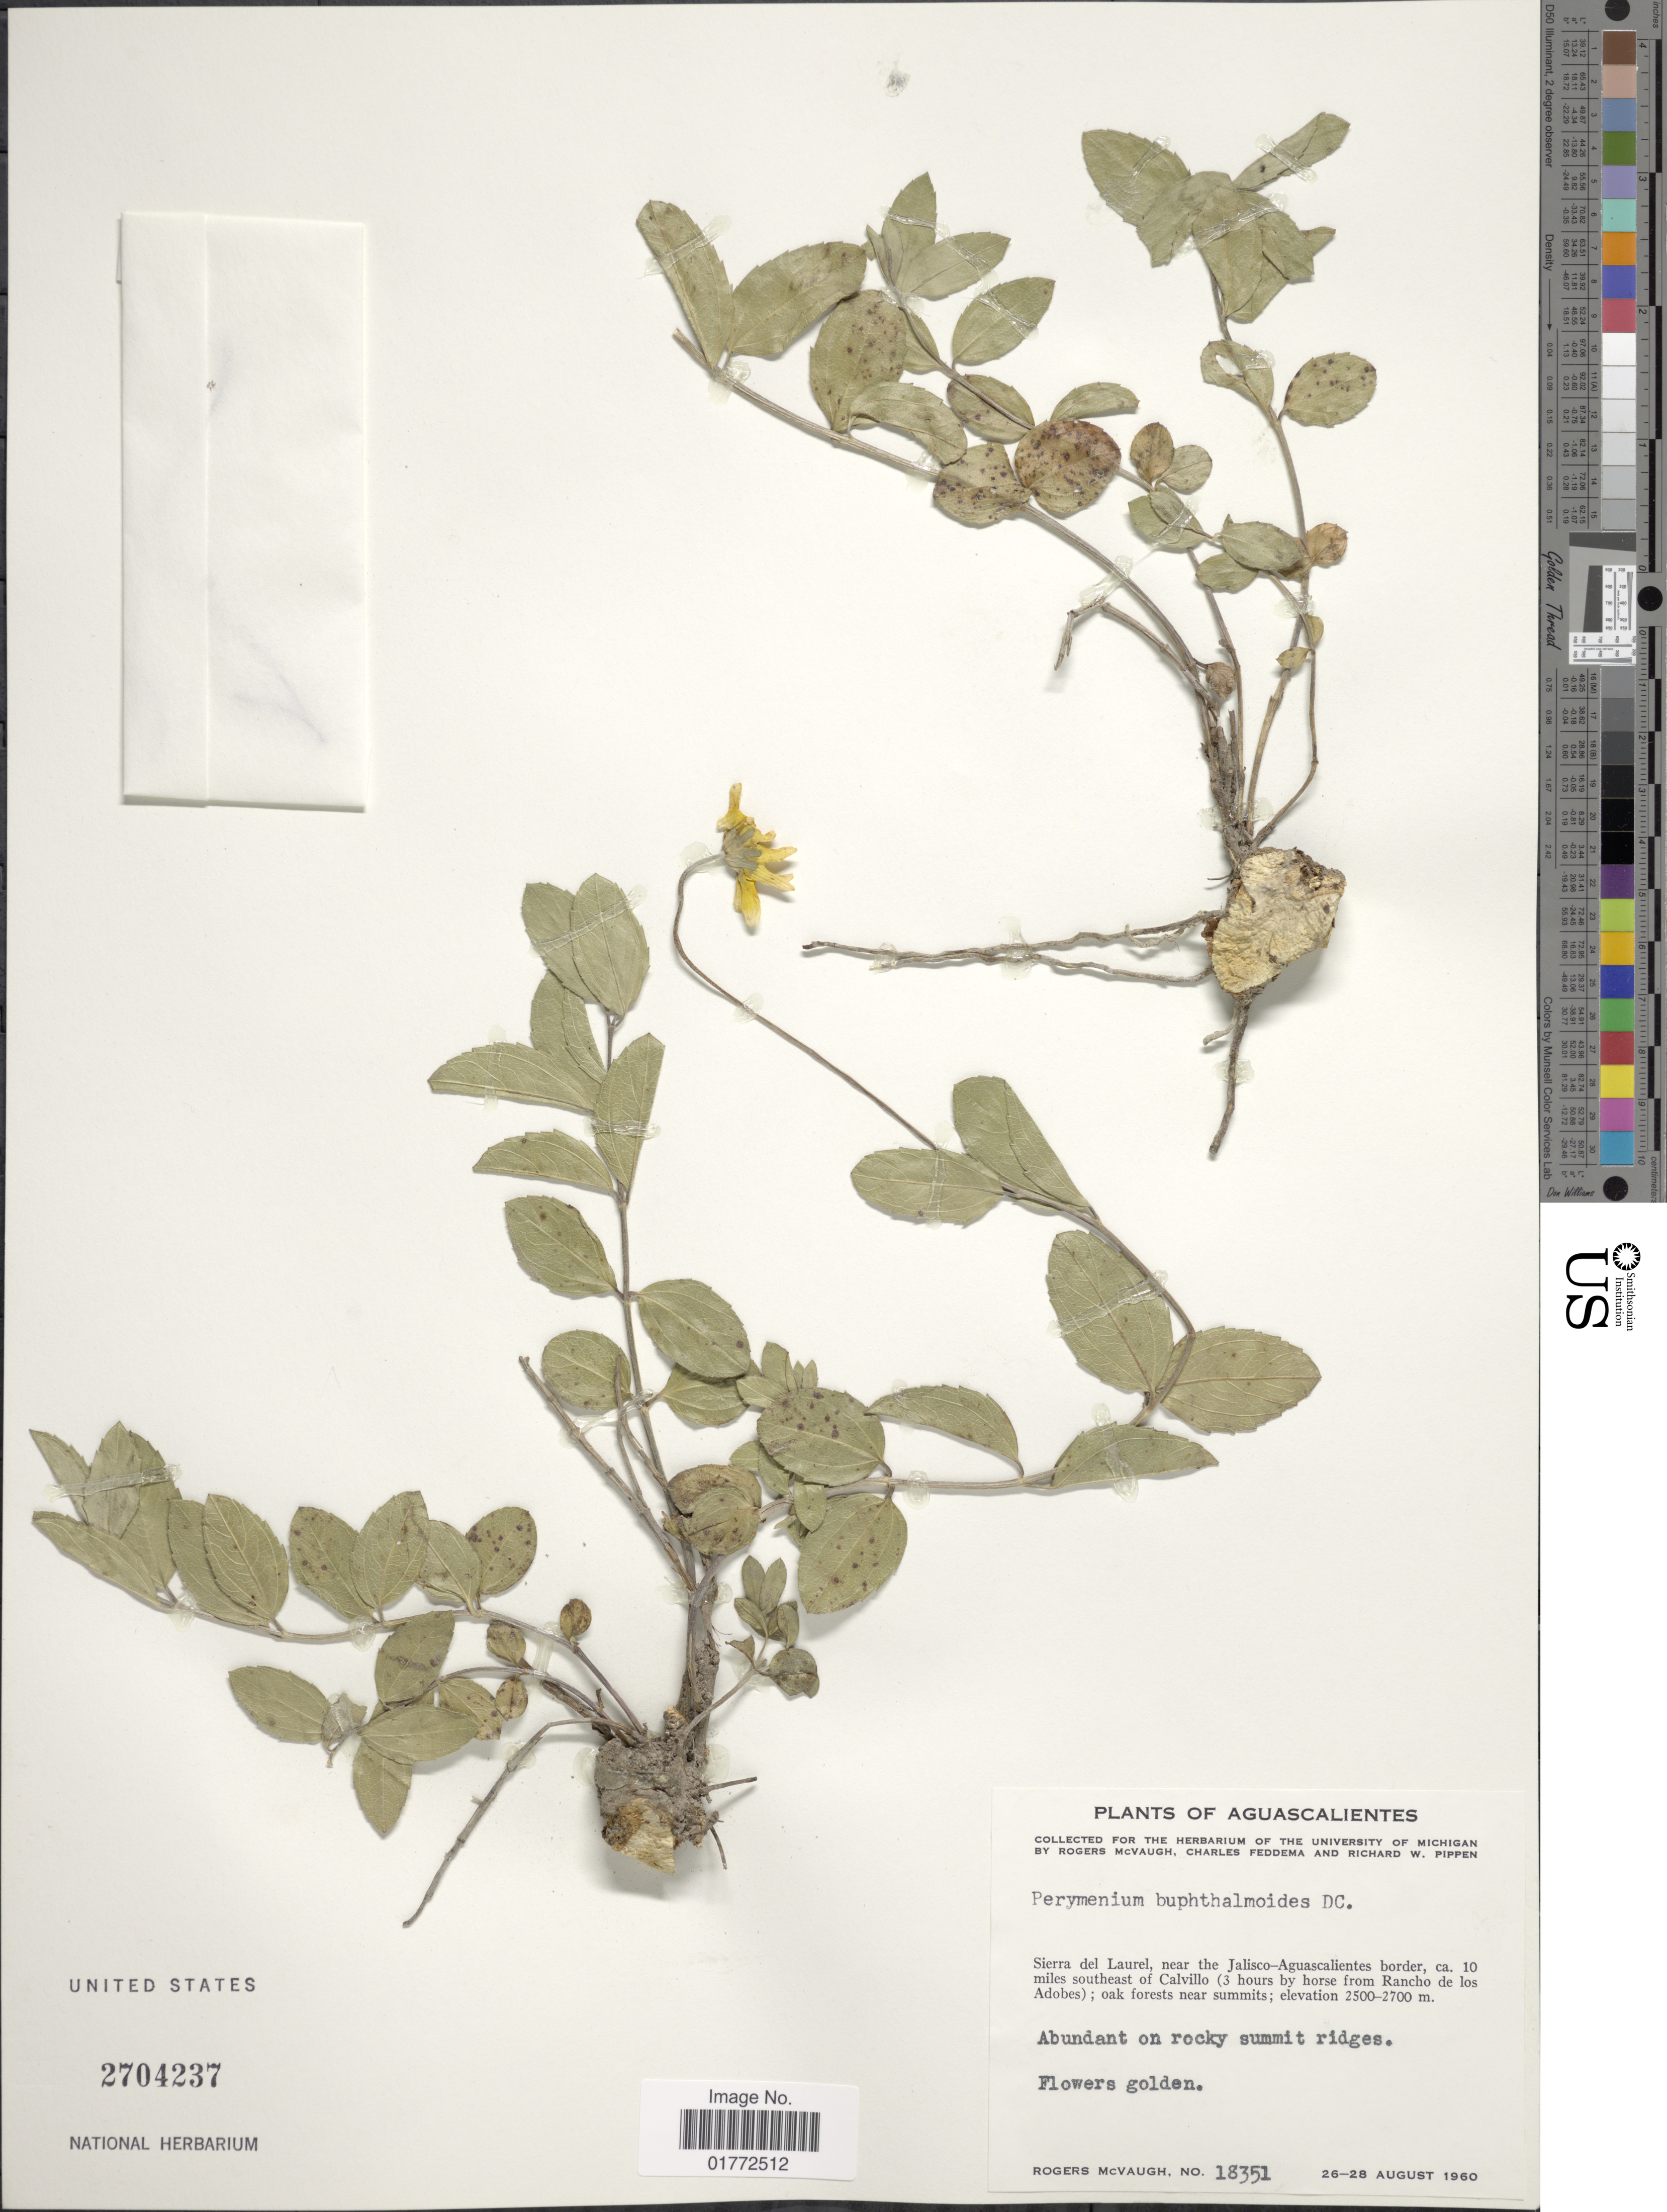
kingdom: Plantae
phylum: Tracheophyta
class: Magnoliopsida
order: Asterales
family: Asteraceae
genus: Perymenium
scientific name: Perymenium buphthalmoides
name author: DC.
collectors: R. McVaugh, C. Feddema & R. W. Pippen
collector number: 18351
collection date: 1960-08-26/1960-08-28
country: Mexico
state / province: Aguascalientes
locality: Sierra del Laurel, near the Jalisco-Aguascalientes border, ca. 10 miles southeast of Calvillo (3 hours by horse from Rancho de los Adobes)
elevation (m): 2500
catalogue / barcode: US 2704237